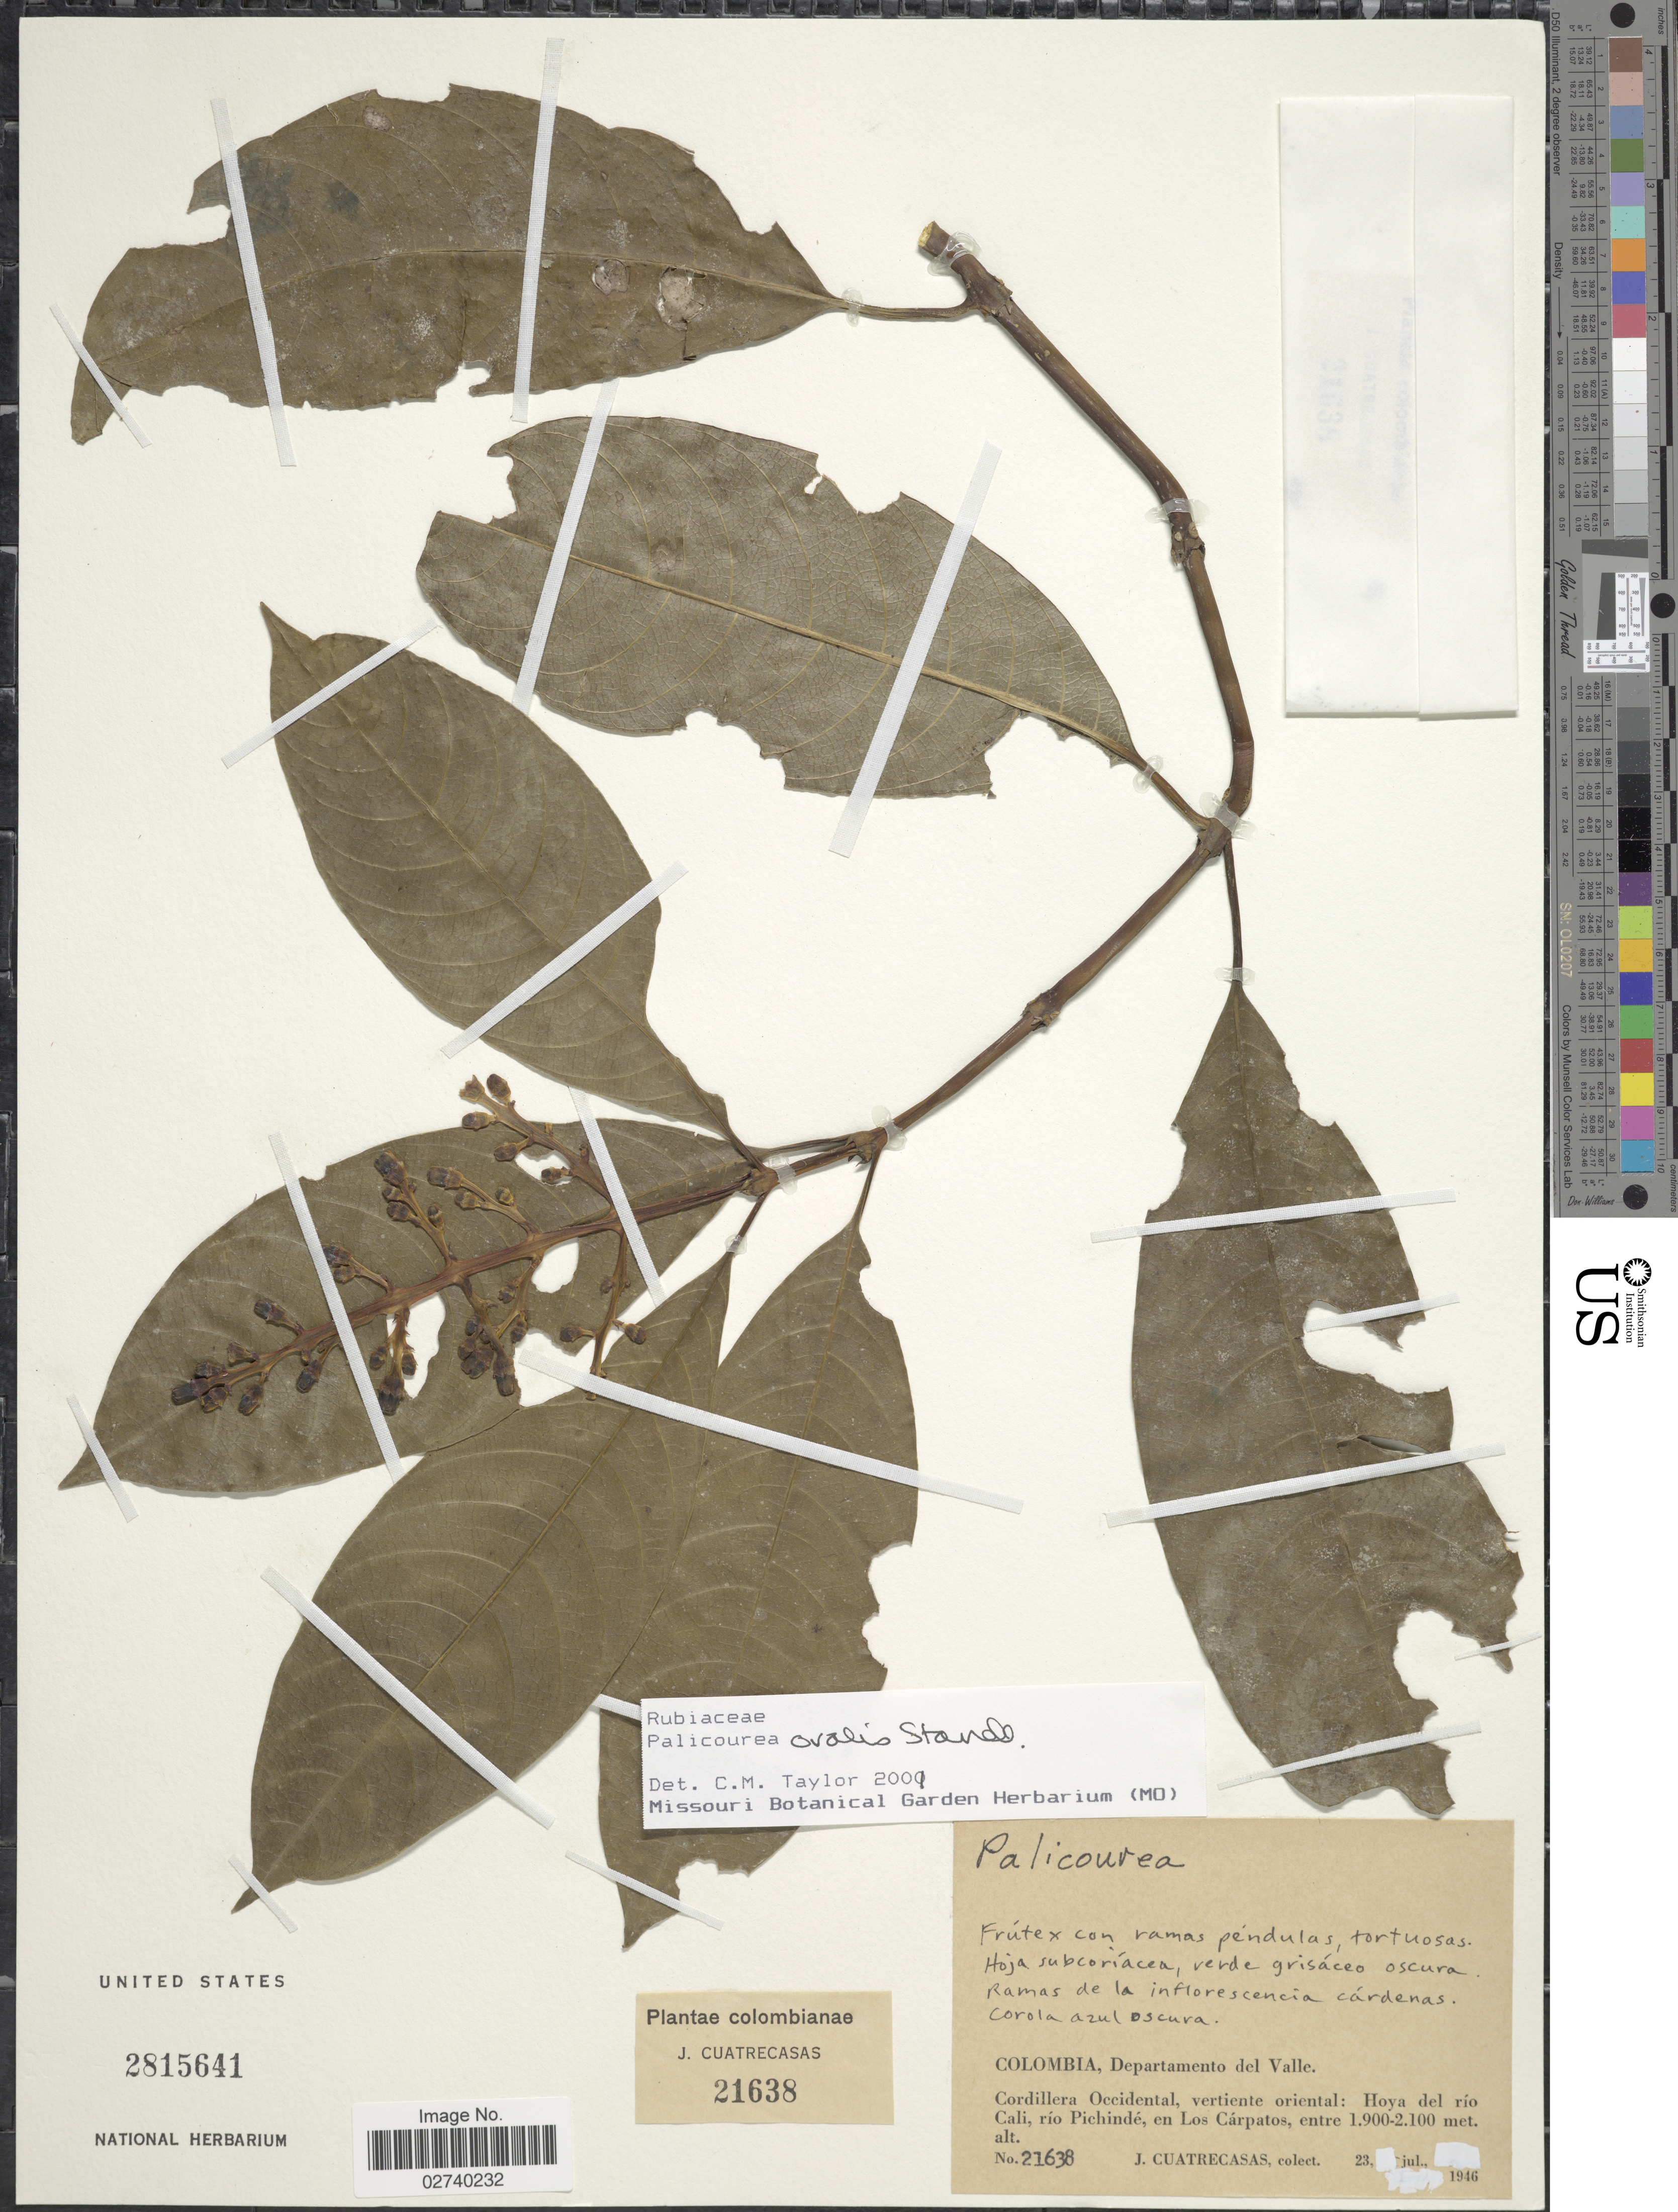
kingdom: Plantae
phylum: Tracheophyta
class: Magnoliopsida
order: Gentianales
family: Rubiaceae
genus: Palicourea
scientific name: Palicourea ovalis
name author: Standl.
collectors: J. Cuatrecasas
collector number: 21638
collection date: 1946-07-23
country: Colombia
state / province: Valle del Cauca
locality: Departamento del Valle, Cordillera Occidental, vertiente oriental: Hoya del rio Cali, rio Pichinde, en Los Carpatos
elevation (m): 1900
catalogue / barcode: US 2815641